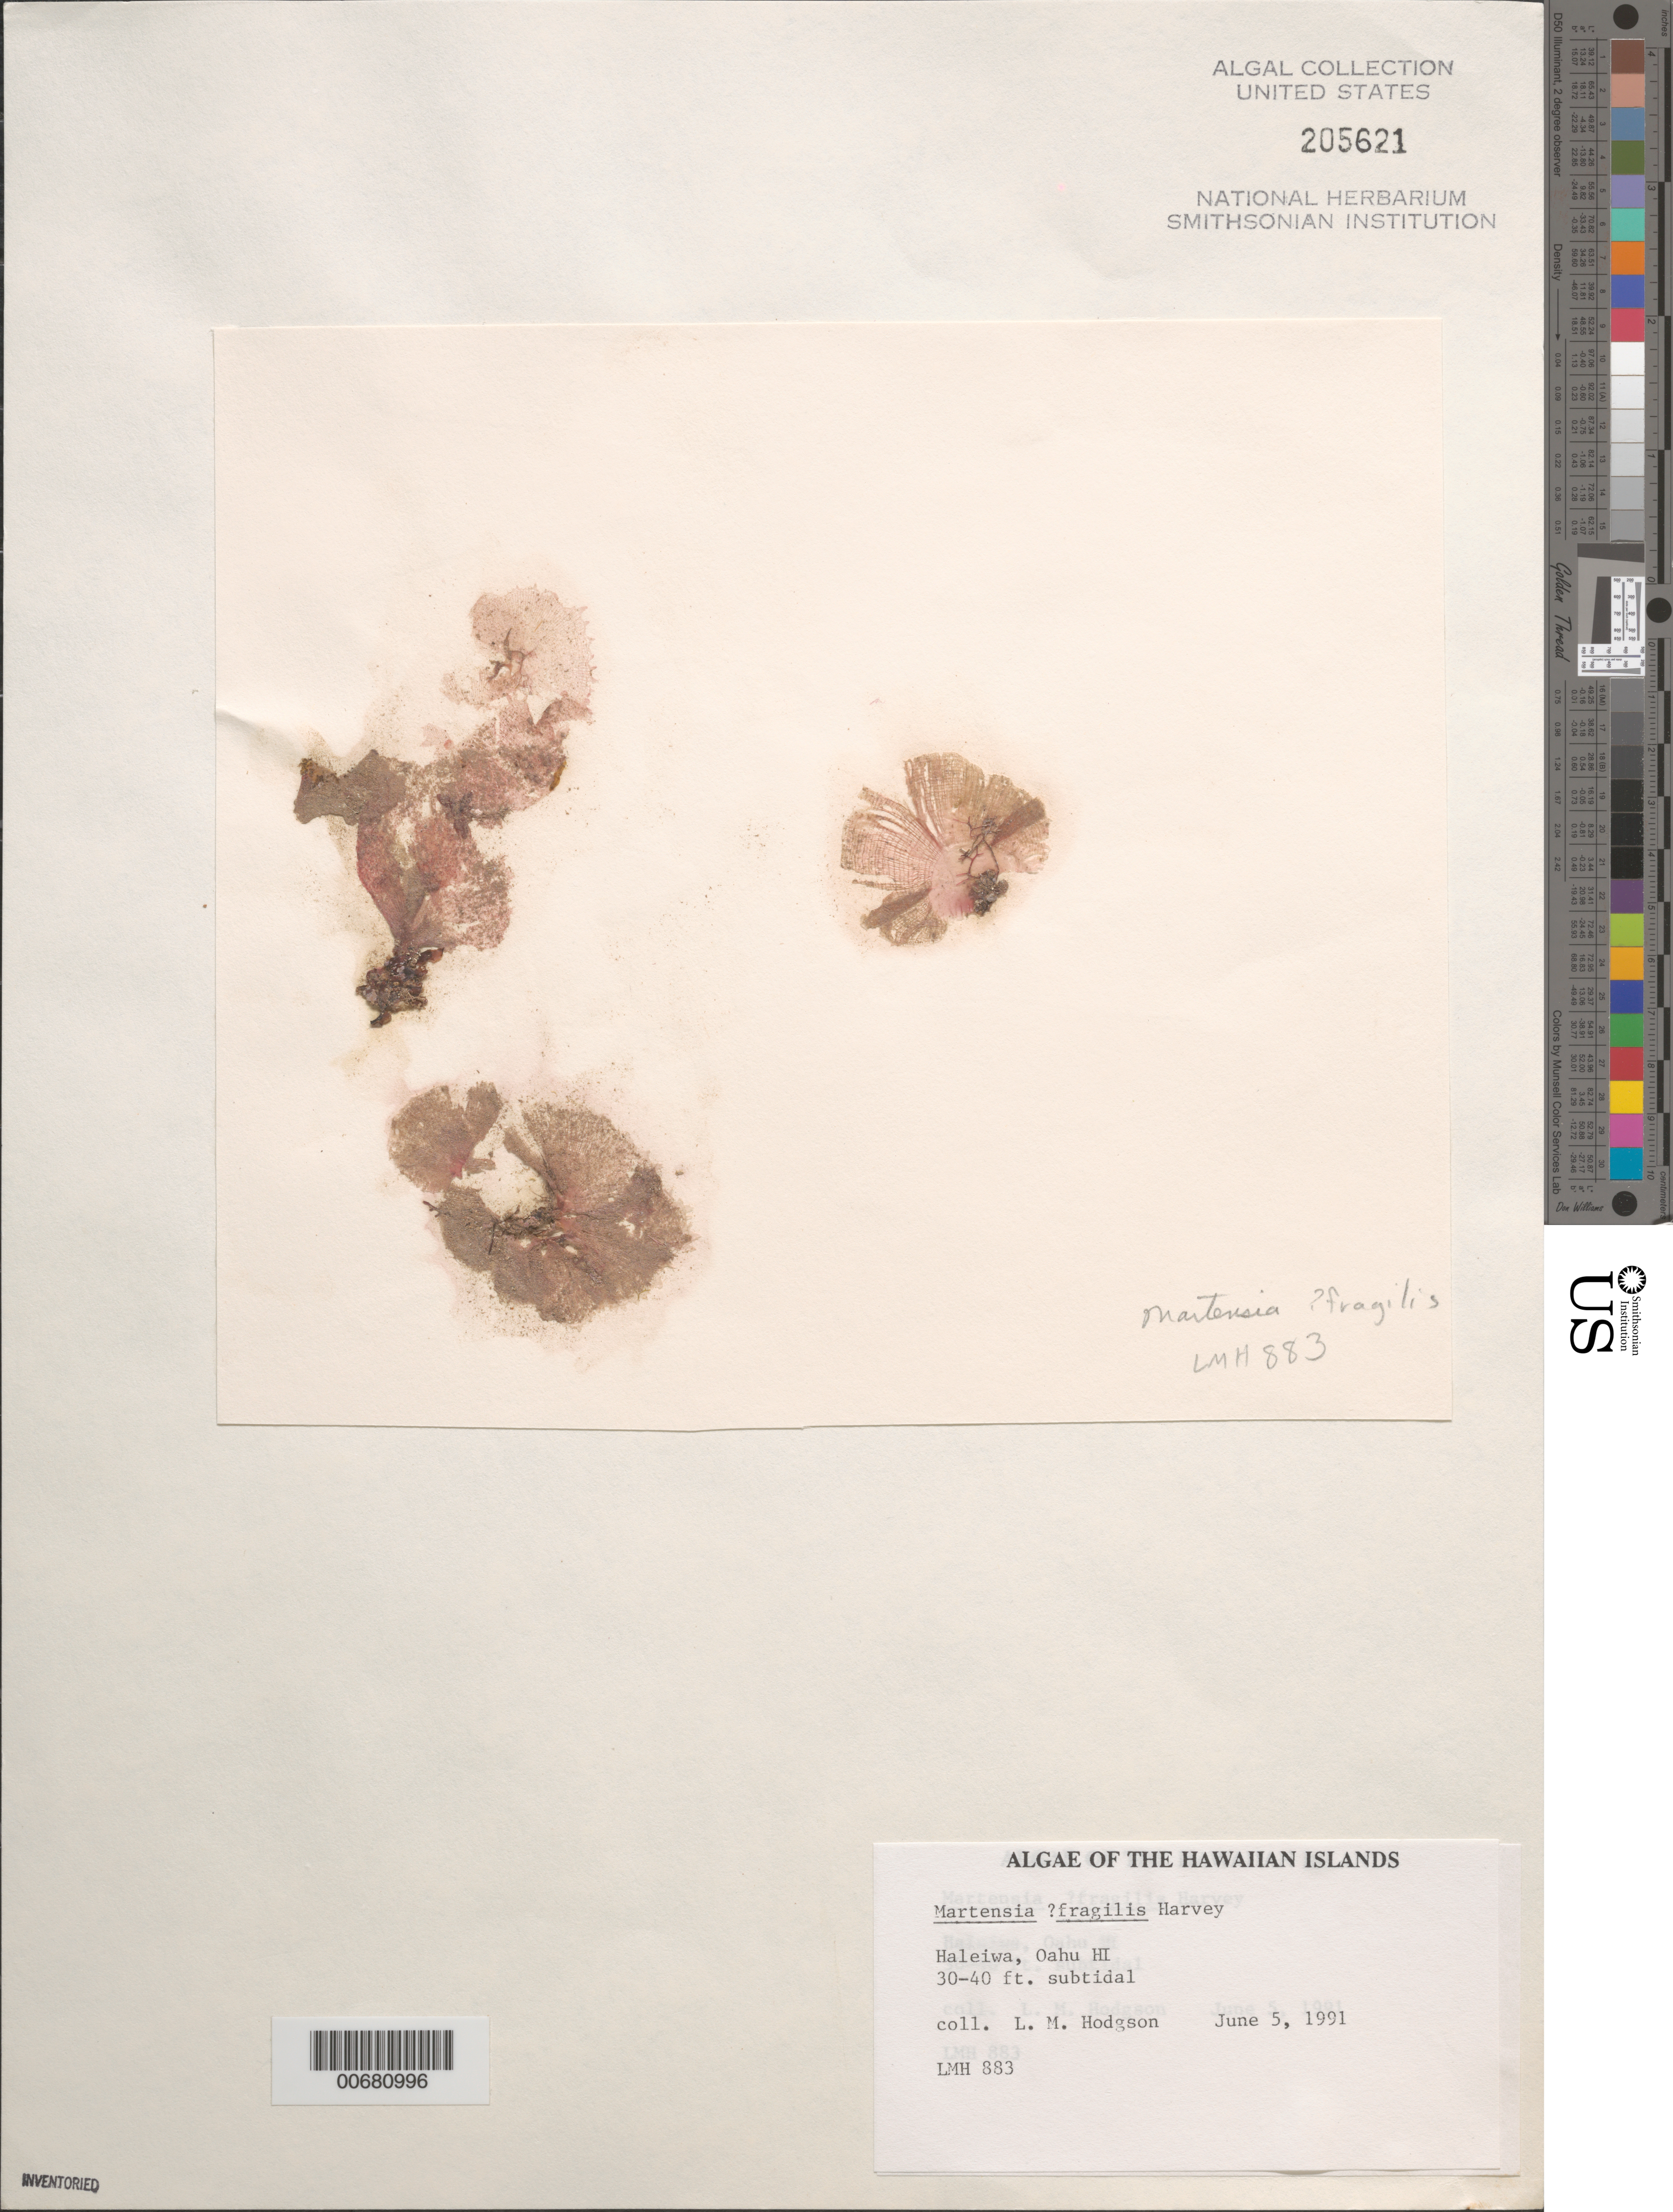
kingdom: Plantae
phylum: Rhodophyta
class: Florideophyceae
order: Ceramiales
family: Delesseriaceae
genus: Martensia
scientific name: Martensia fragilis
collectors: L. M. Hodgson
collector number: LMH 883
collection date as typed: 05 Jun 1991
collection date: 1991-06-05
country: United States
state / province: Hawaii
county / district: Honolulu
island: Oahu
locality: Haleiwa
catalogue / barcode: US 205621